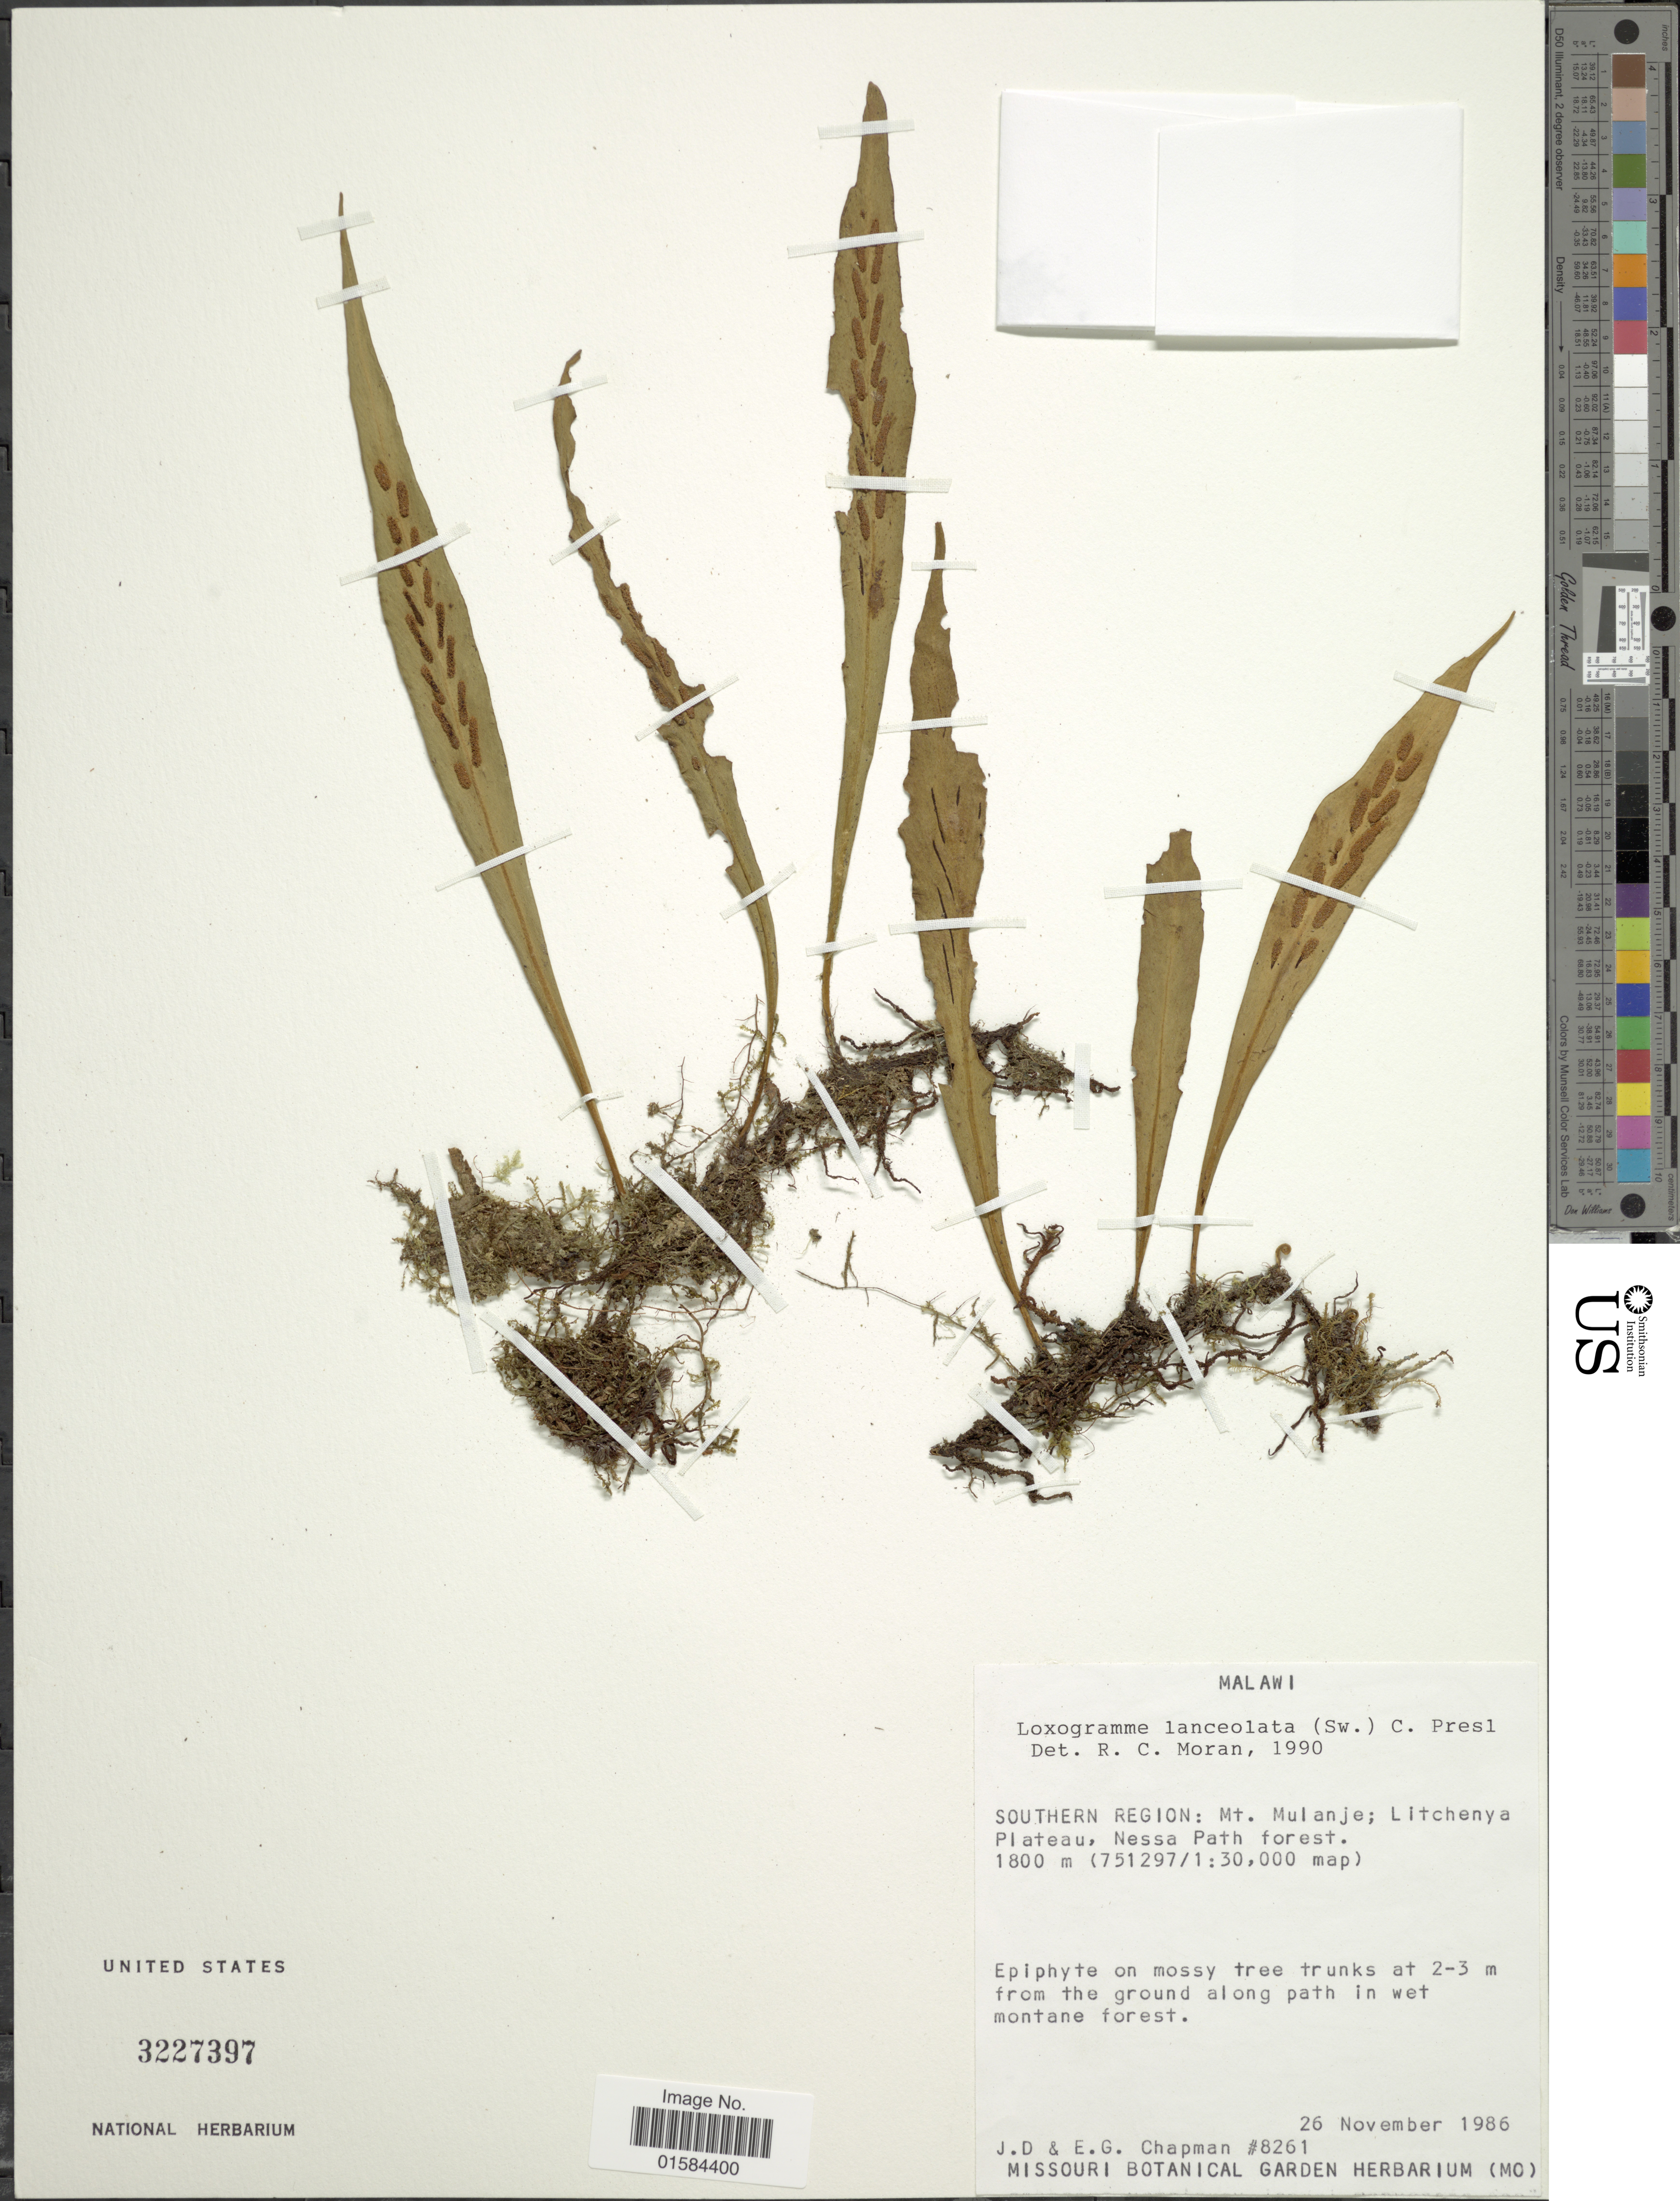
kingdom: Plantae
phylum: Tracheophyta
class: Polypodiopsida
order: Polypodiales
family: Polypodiaceae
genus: Loxogramme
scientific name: Loxogramme lanceolata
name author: (Sw.) C. Presl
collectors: J. D. Chapman & E. G. Chapman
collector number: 8261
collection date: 1986-11-26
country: Malawi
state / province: Southern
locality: Southern Region: Mt. Mulanje; Litchenya Plateau, Nessa Path forest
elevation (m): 1800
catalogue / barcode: US 3227397